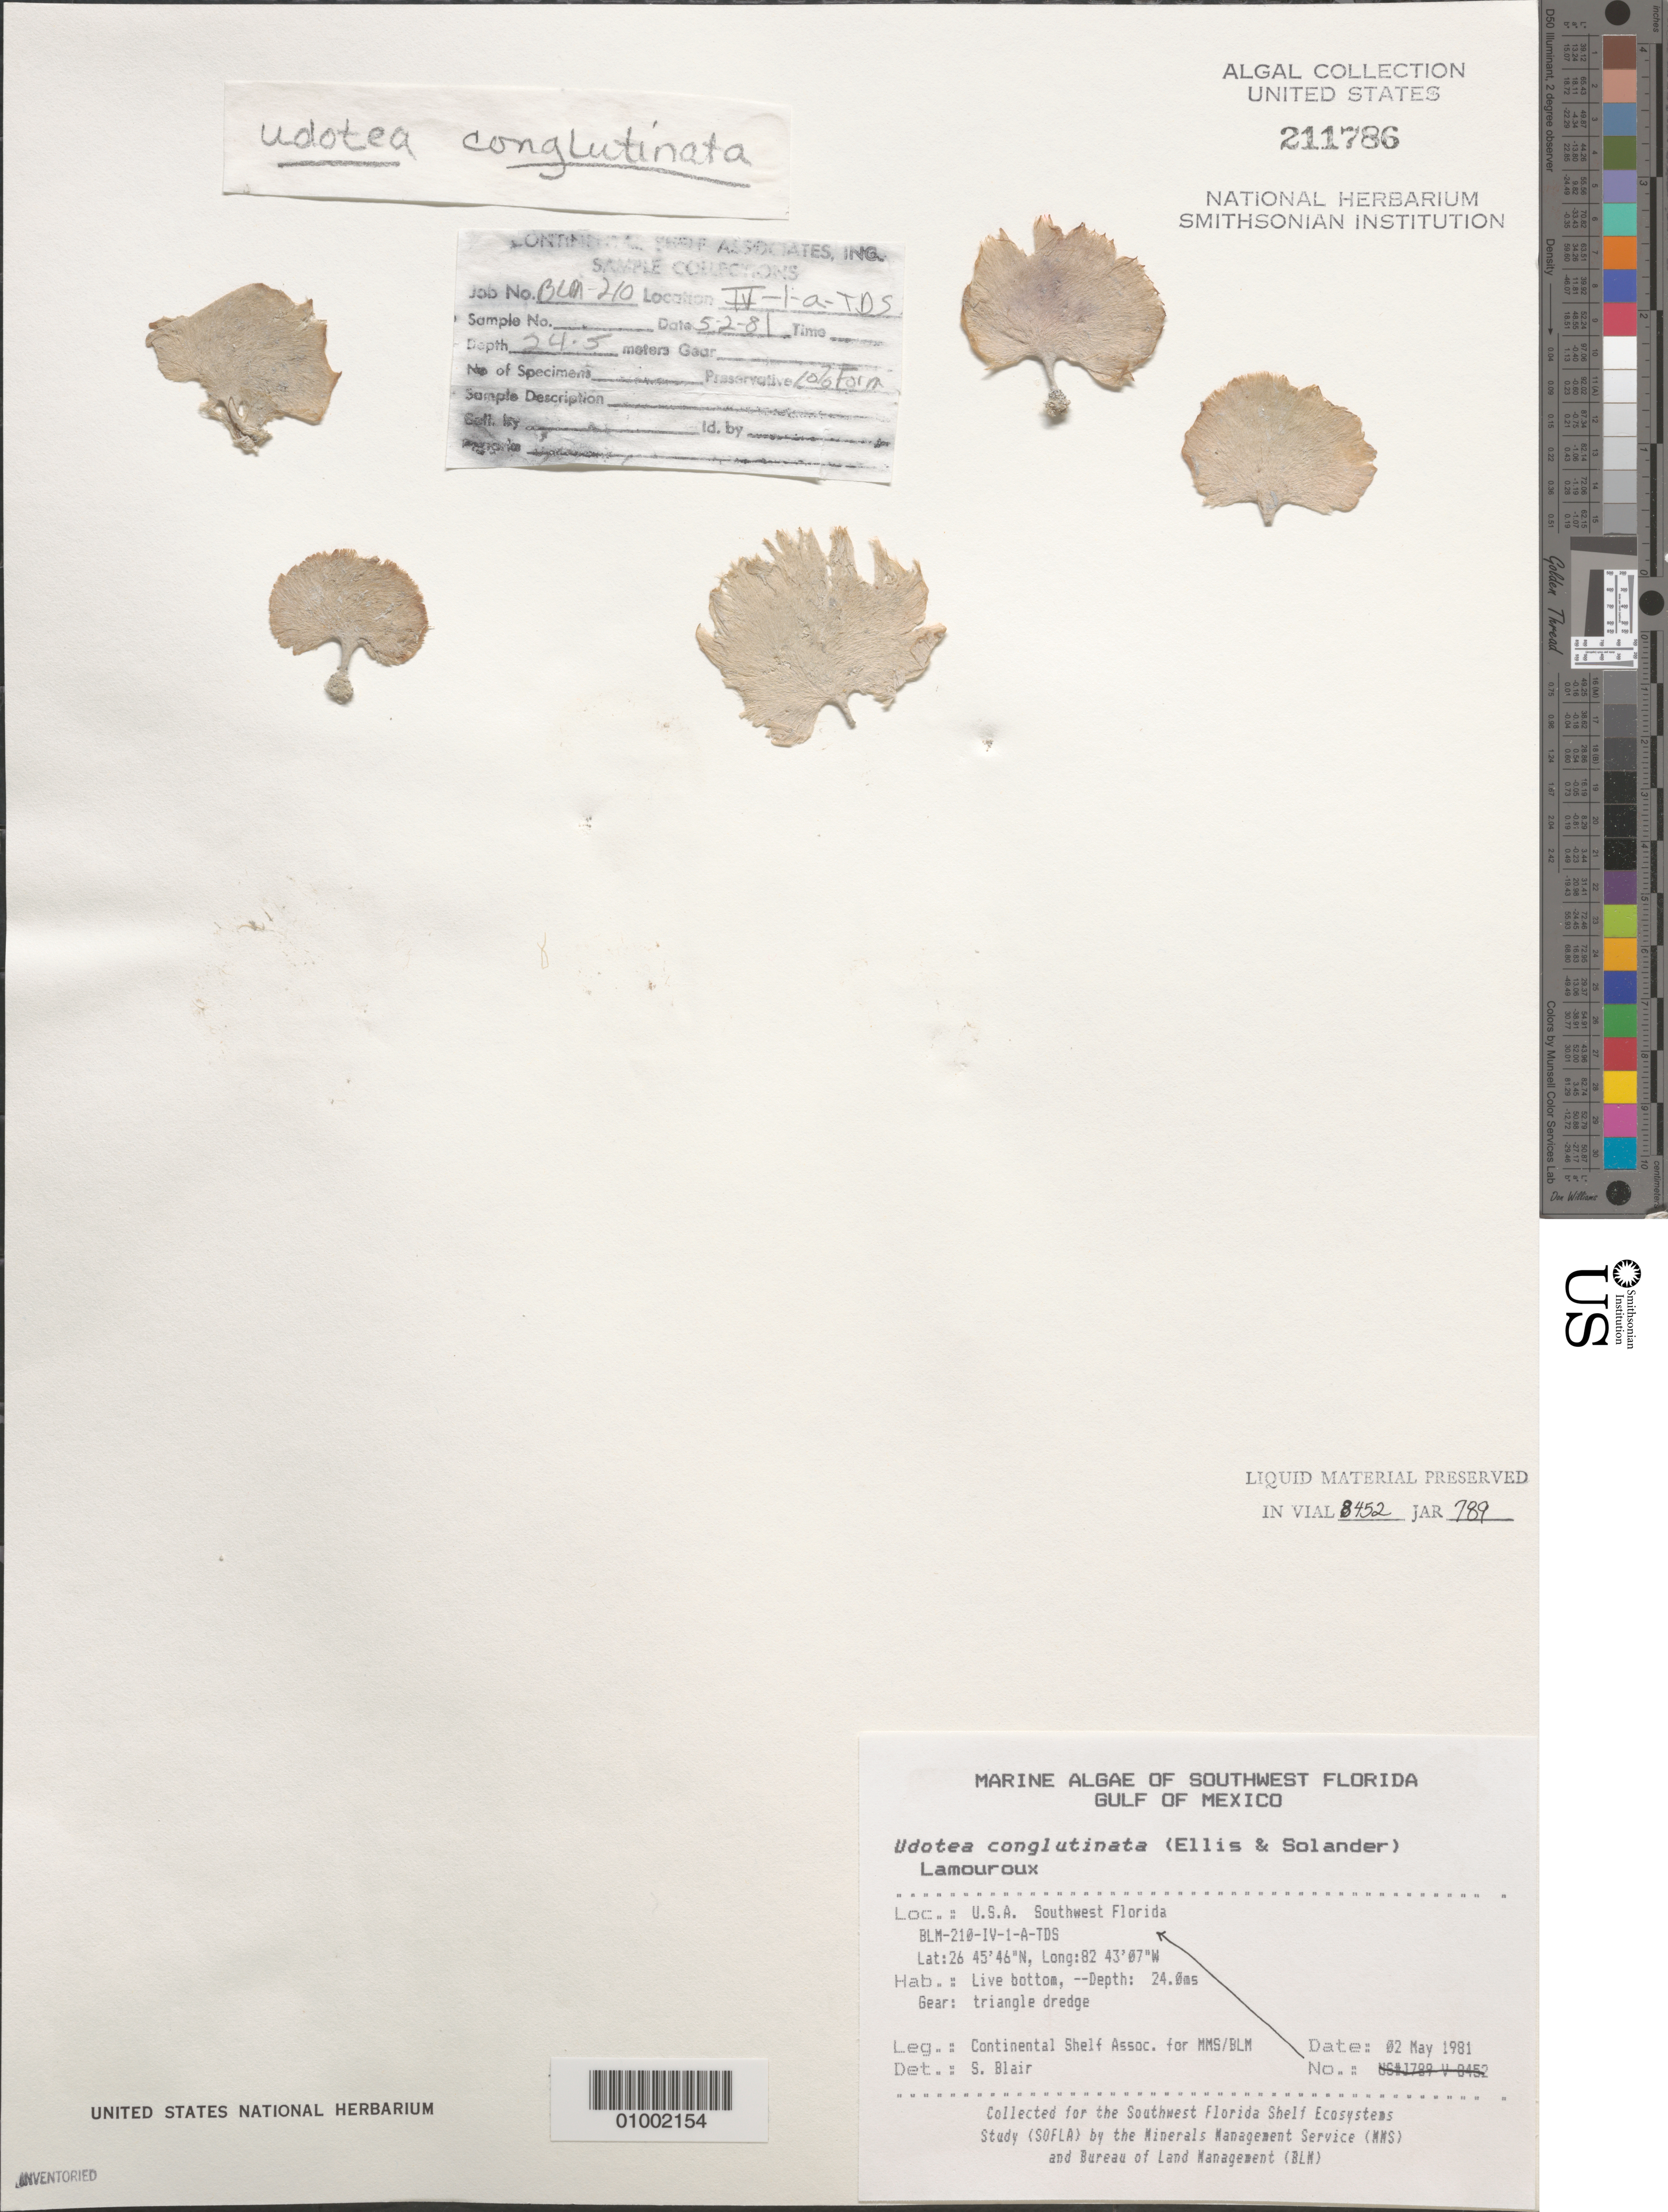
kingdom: Plantae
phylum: Chlorophyta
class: Ulvophyceae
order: Bryopsidales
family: Udoteaceae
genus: Udotea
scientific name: Udotea conglutinata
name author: (Ellis & Sol.) J.V.Lamouroux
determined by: Blair, S. M.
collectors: Continental Shelf Associates for the MMS/BLM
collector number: BLM-210-IV-1-A-TDS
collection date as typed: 02 May 1981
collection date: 1981-05-02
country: United States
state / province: Florida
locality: Gulf of Mexico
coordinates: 26 45'46"N, 82 43'07"W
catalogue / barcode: US 211786